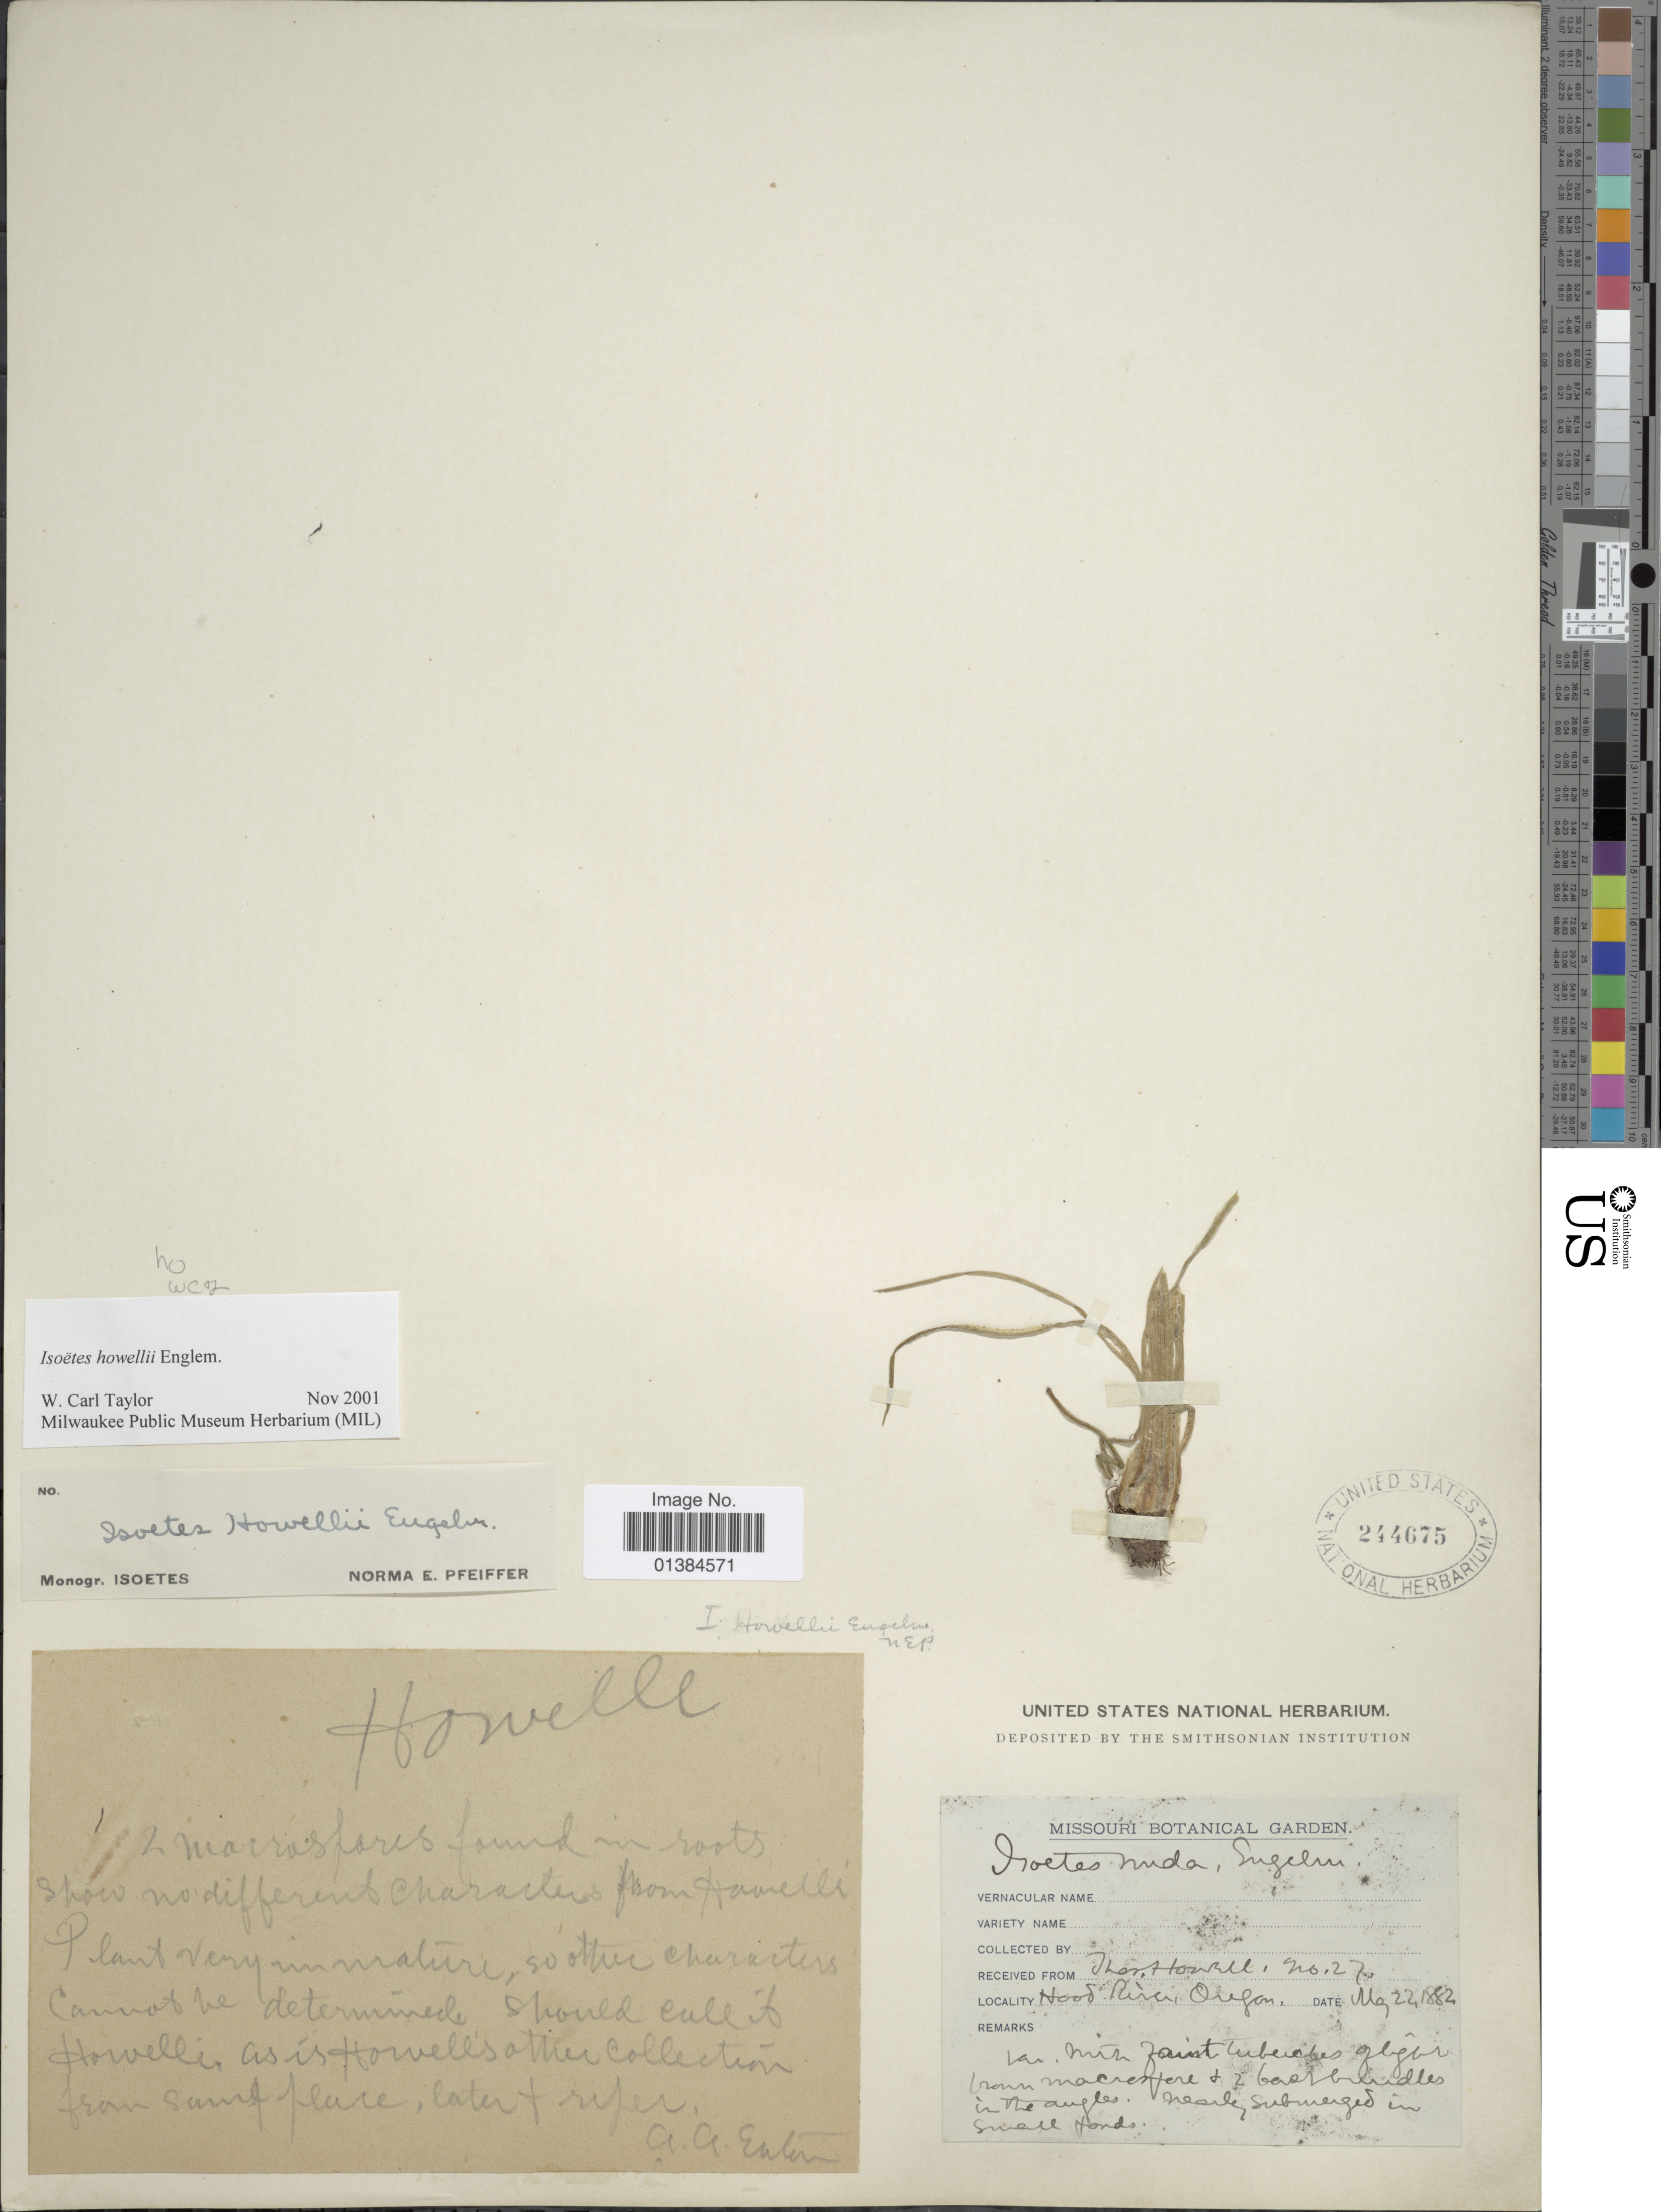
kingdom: Plantae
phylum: Tracheophyta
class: Lycopodiopsida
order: Isoetales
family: Isoetaceae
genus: Isoetes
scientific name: Isoetes howellii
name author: Engelm.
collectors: T. Howell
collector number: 27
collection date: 1882-05-22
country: United States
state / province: Oregon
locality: Hood River.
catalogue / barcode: US 244675